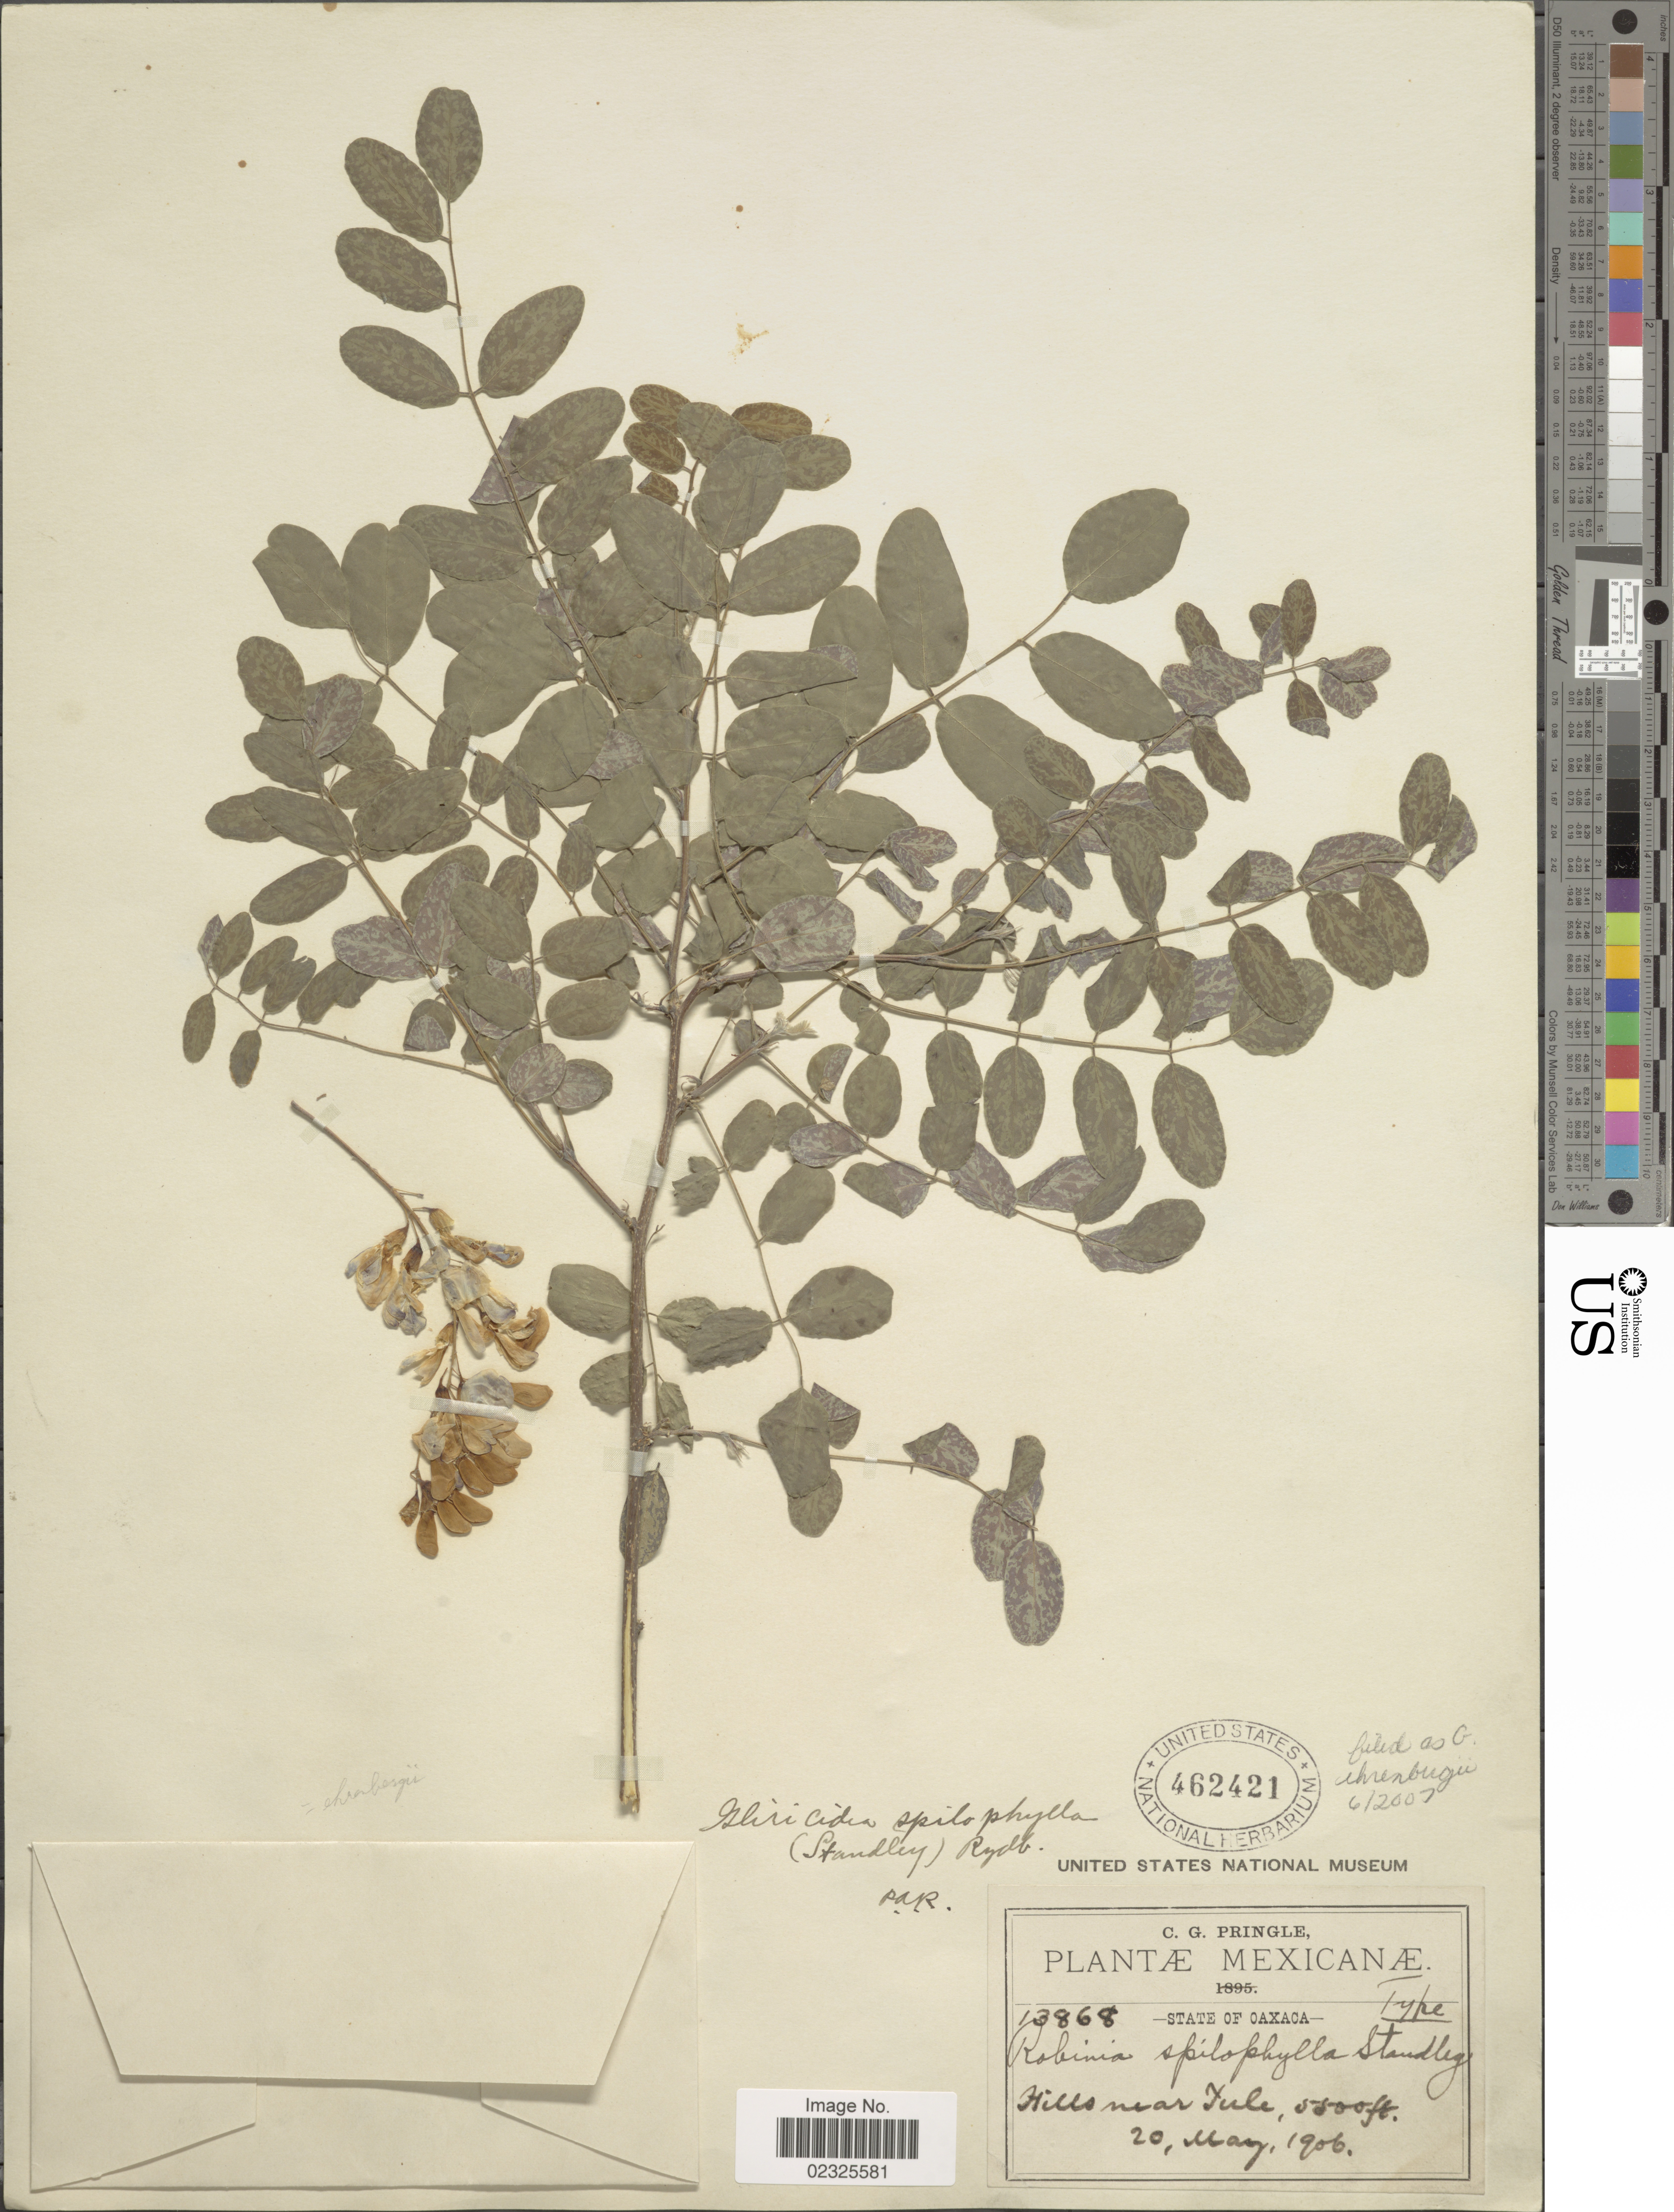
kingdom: Plantae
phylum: Tracheophyta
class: Magnoliopsida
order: Fabales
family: Fabaceae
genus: Gliricidia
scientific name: Gliricidia ehrenbergii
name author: (Schltdl.) Rydb.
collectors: C. G. Pringle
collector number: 13868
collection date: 1906-05-20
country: Mexico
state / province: Oaxaca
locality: Hills near Tule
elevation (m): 1676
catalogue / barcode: US 462421